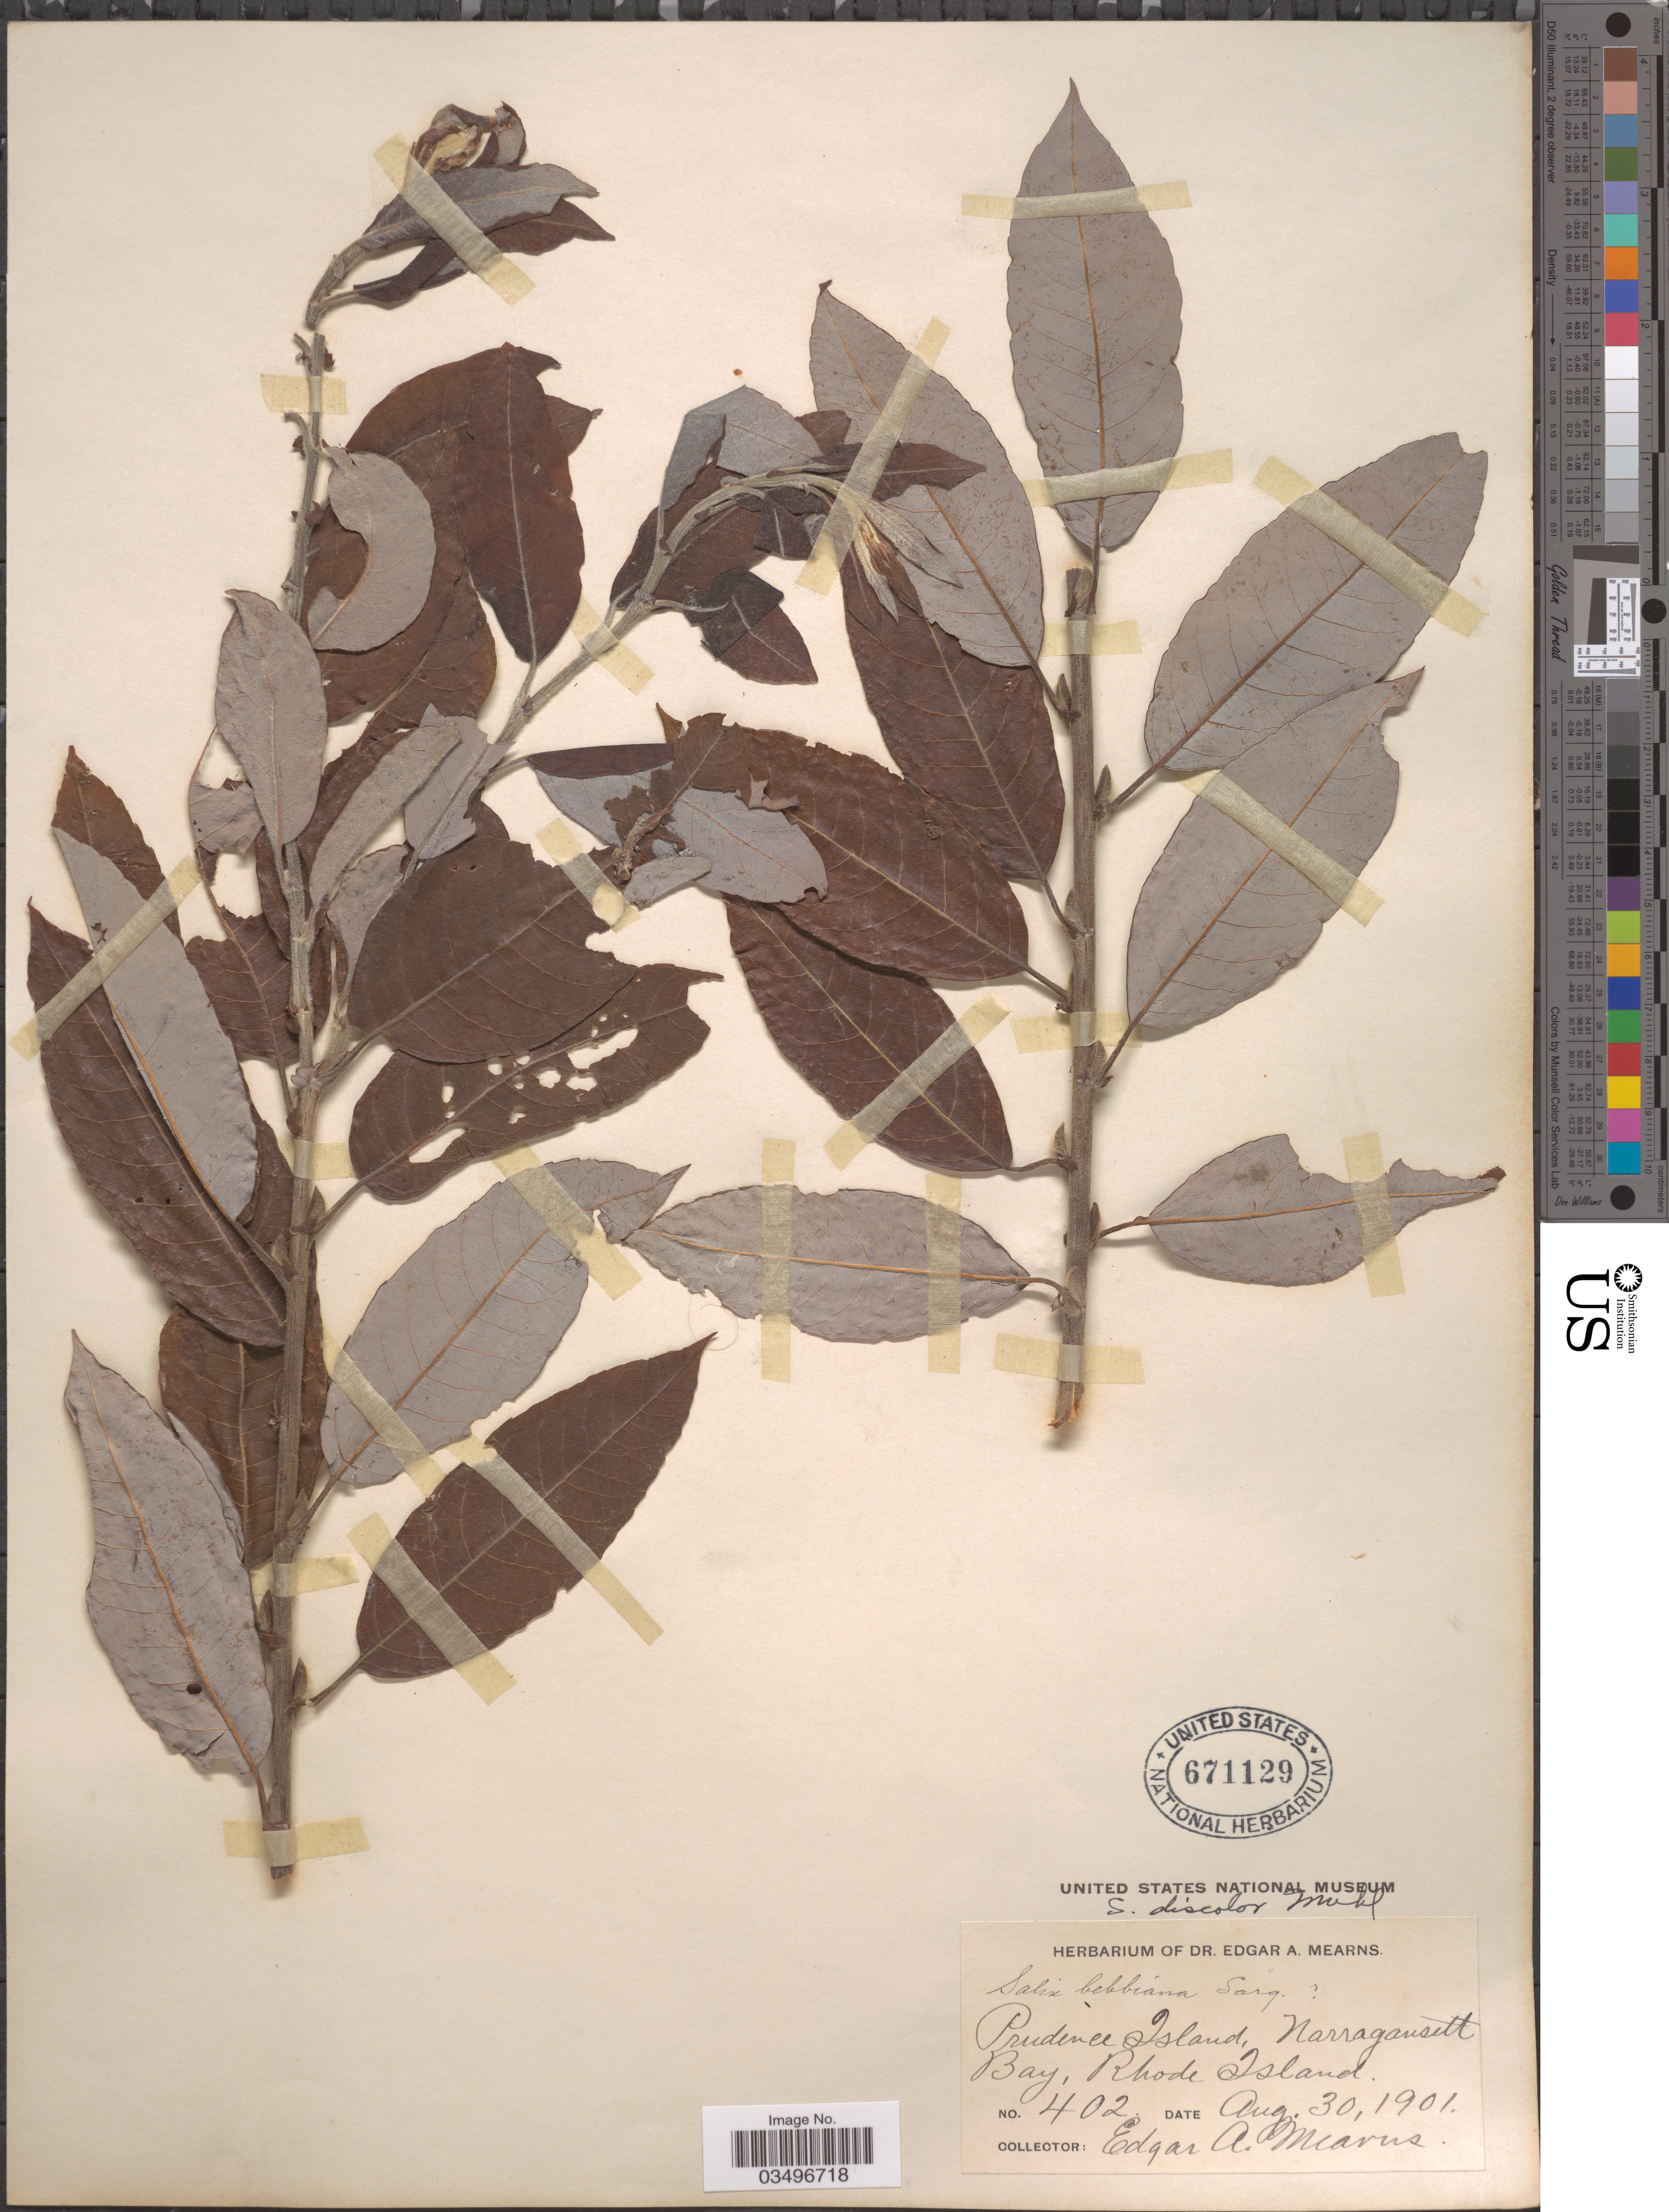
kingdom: Plantae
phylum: Tracheophyta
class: Magnoliopsida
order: Malpighiales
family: Salicaceae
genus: Salix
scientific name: Salix discolor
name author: Muhl.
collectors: E. A. Mearns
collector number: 402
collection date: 1901-08-30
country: United States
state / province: Rhode Island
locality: Prudence Island, Narragansett Bay.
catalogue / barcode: US 671129